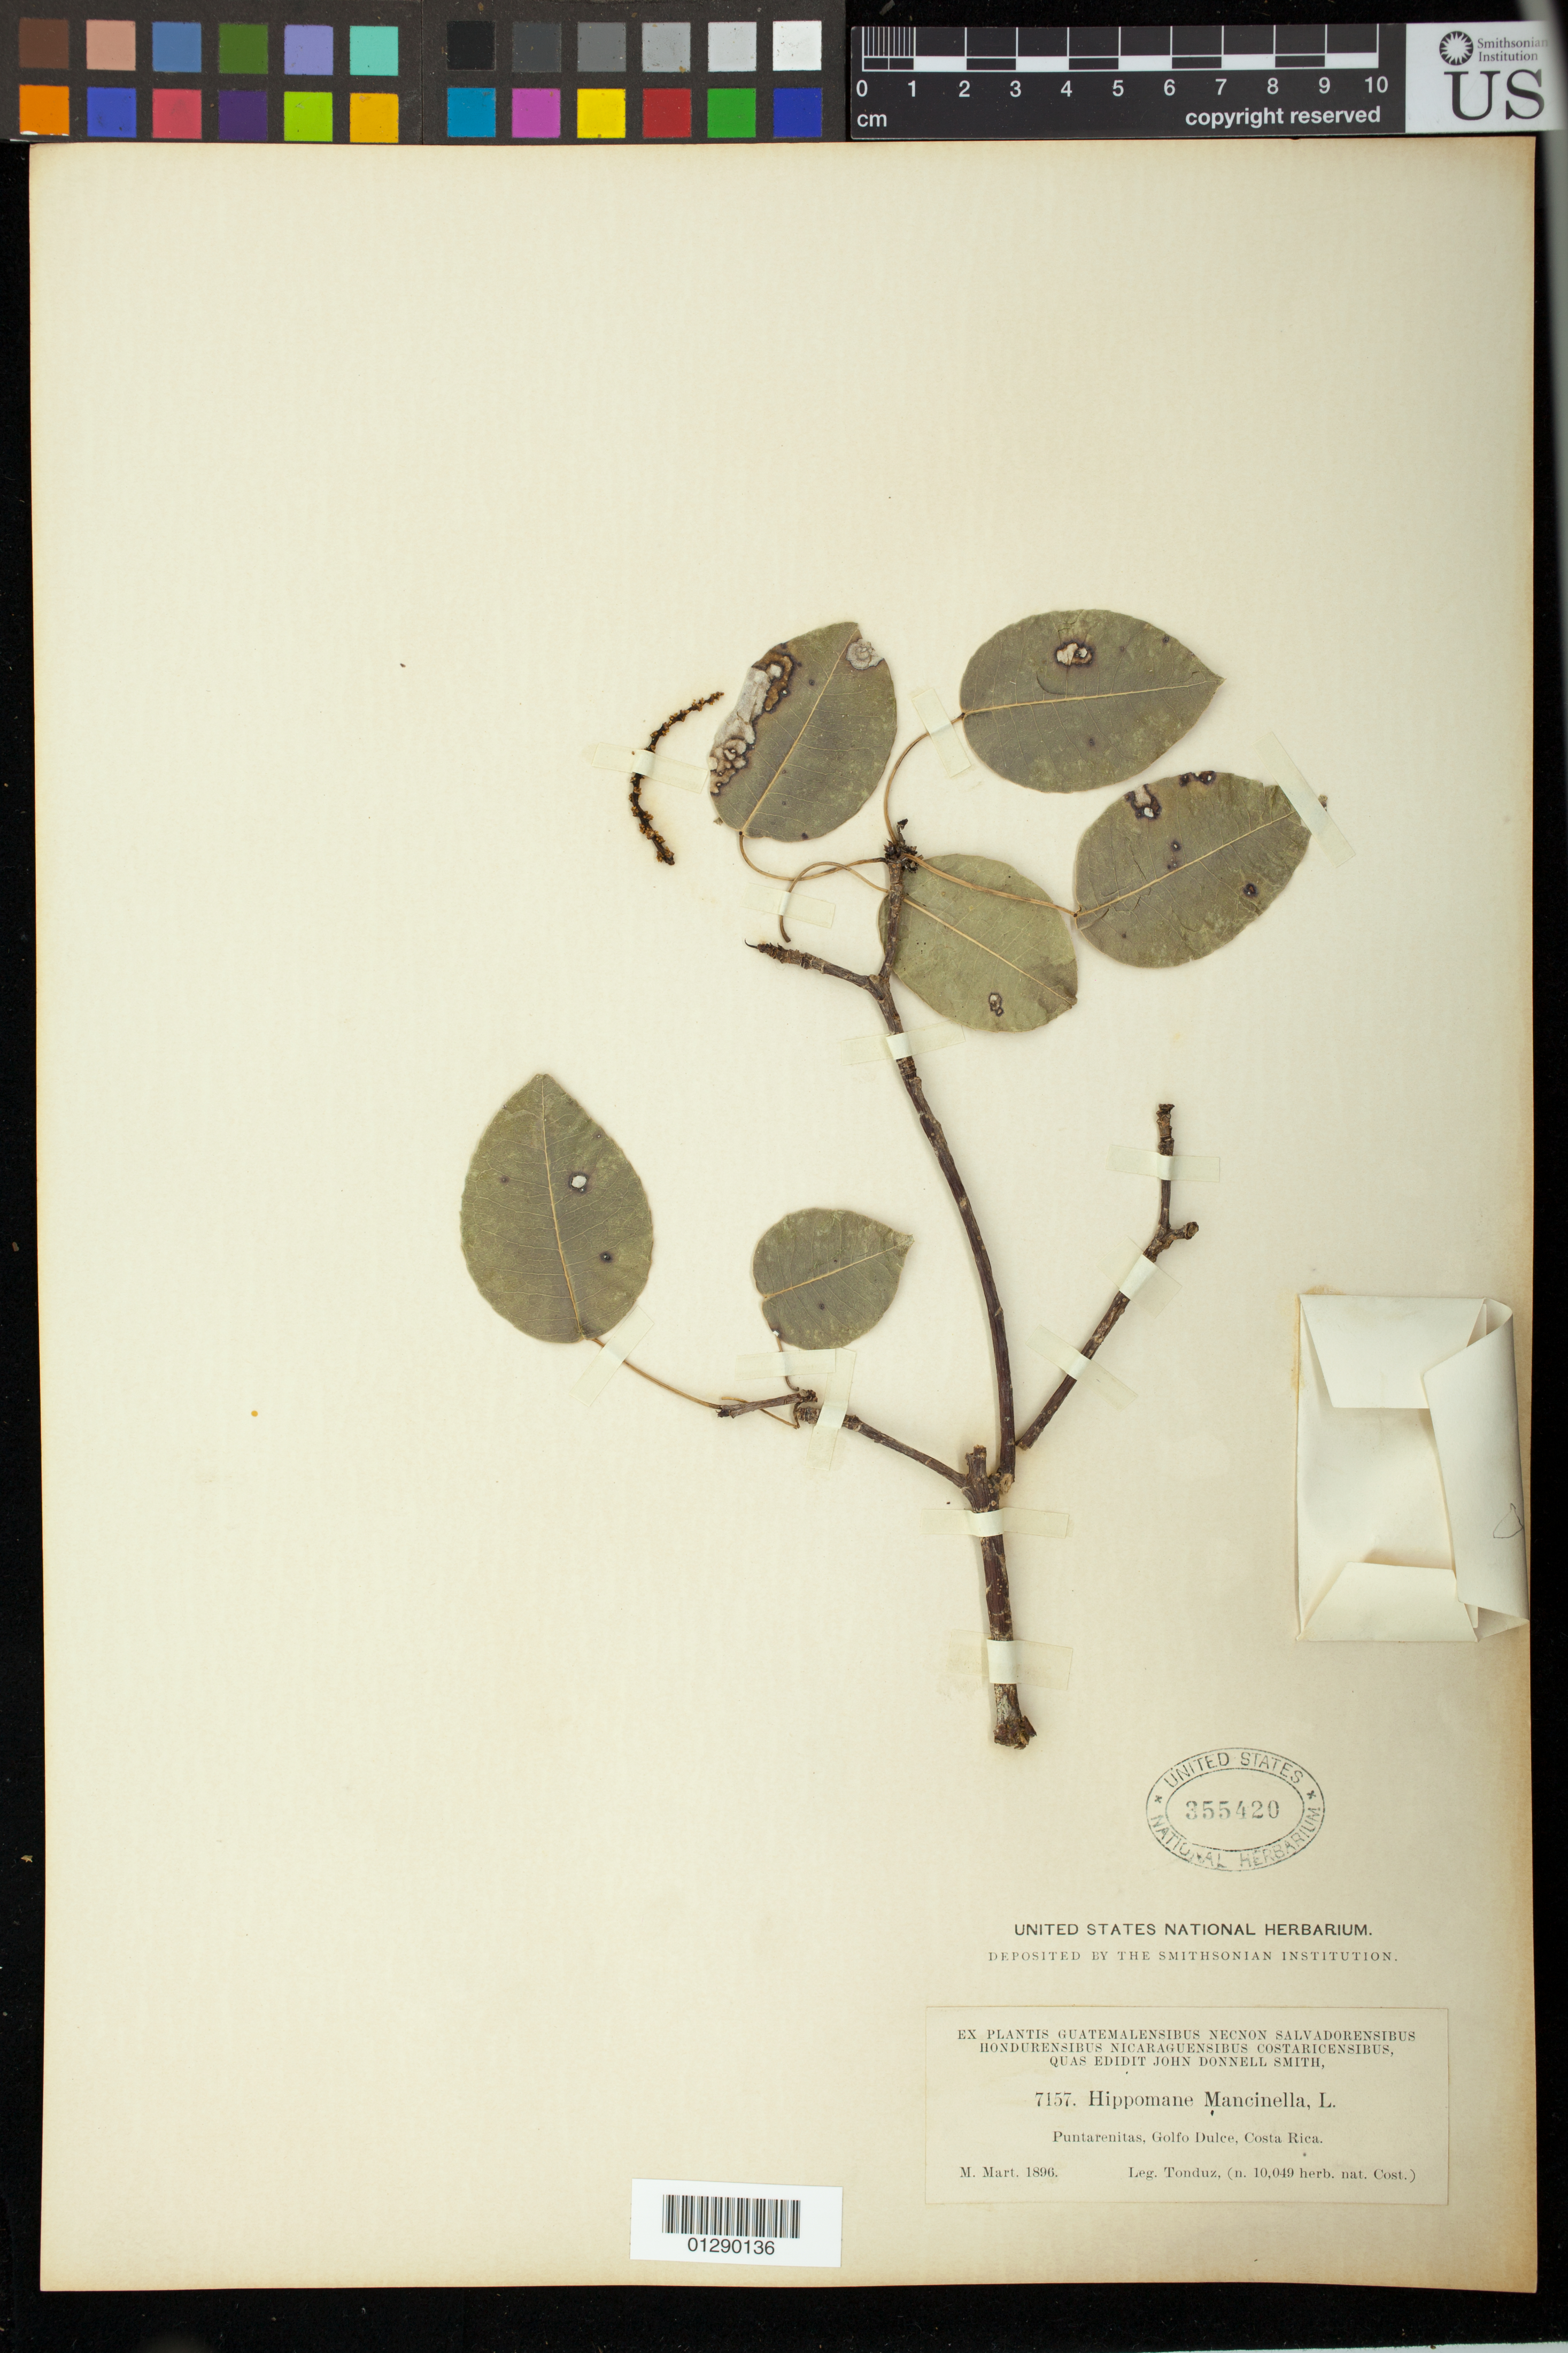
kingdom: Plantae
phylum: Tracheophyta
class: Magnoliopsida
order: Malpighiales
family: Euphorbiaceae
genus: Hippomane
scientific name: Hippomane mancinella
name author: L.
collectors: M. Mart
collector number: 7157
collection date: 1896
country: Costa Rica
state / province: Puntarenas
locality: Puntarenitas, Golfo Dulce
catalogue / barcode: US 355420